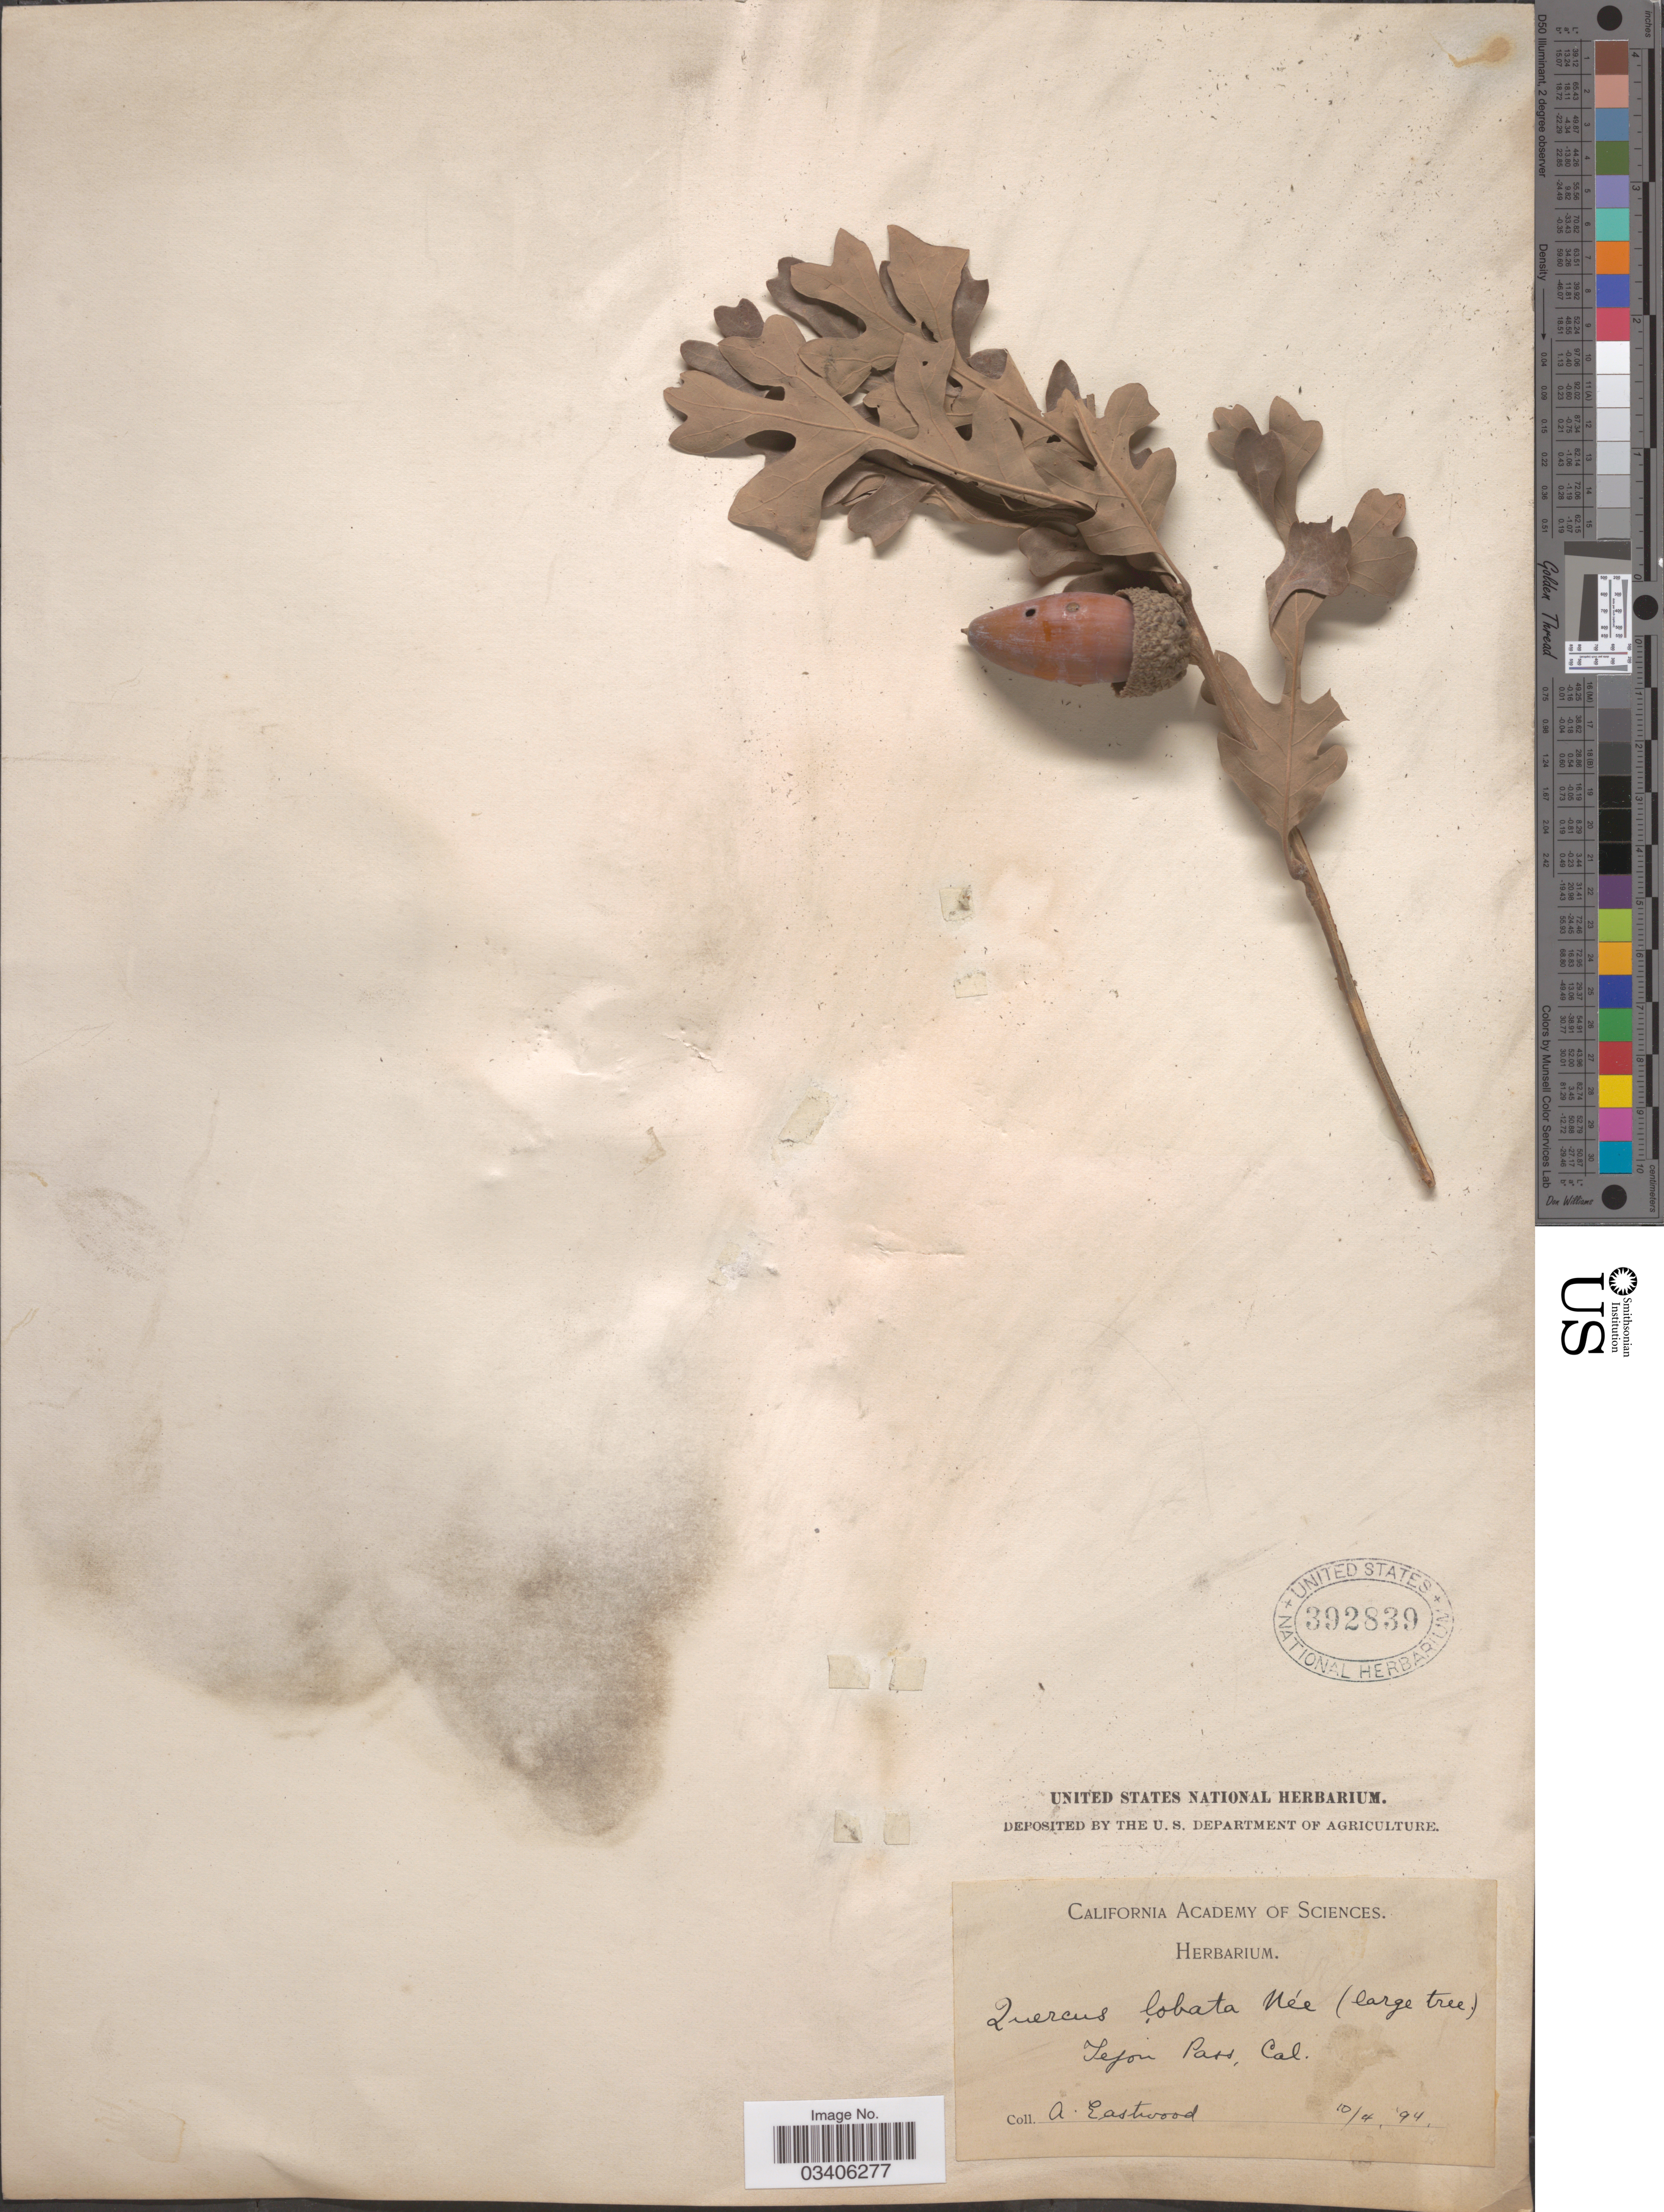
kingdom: Plantae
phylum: Tracheophyta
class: Magnoliopsida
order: Fagales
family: Fagaceae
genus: Quercus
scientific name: Quercus lobata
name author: Née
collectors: A. Eastwood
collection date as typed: Transcribed d/m/y: 4/10/94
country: United States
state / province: California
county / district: Kern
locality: Tejon Pass.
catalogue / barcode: US 392839